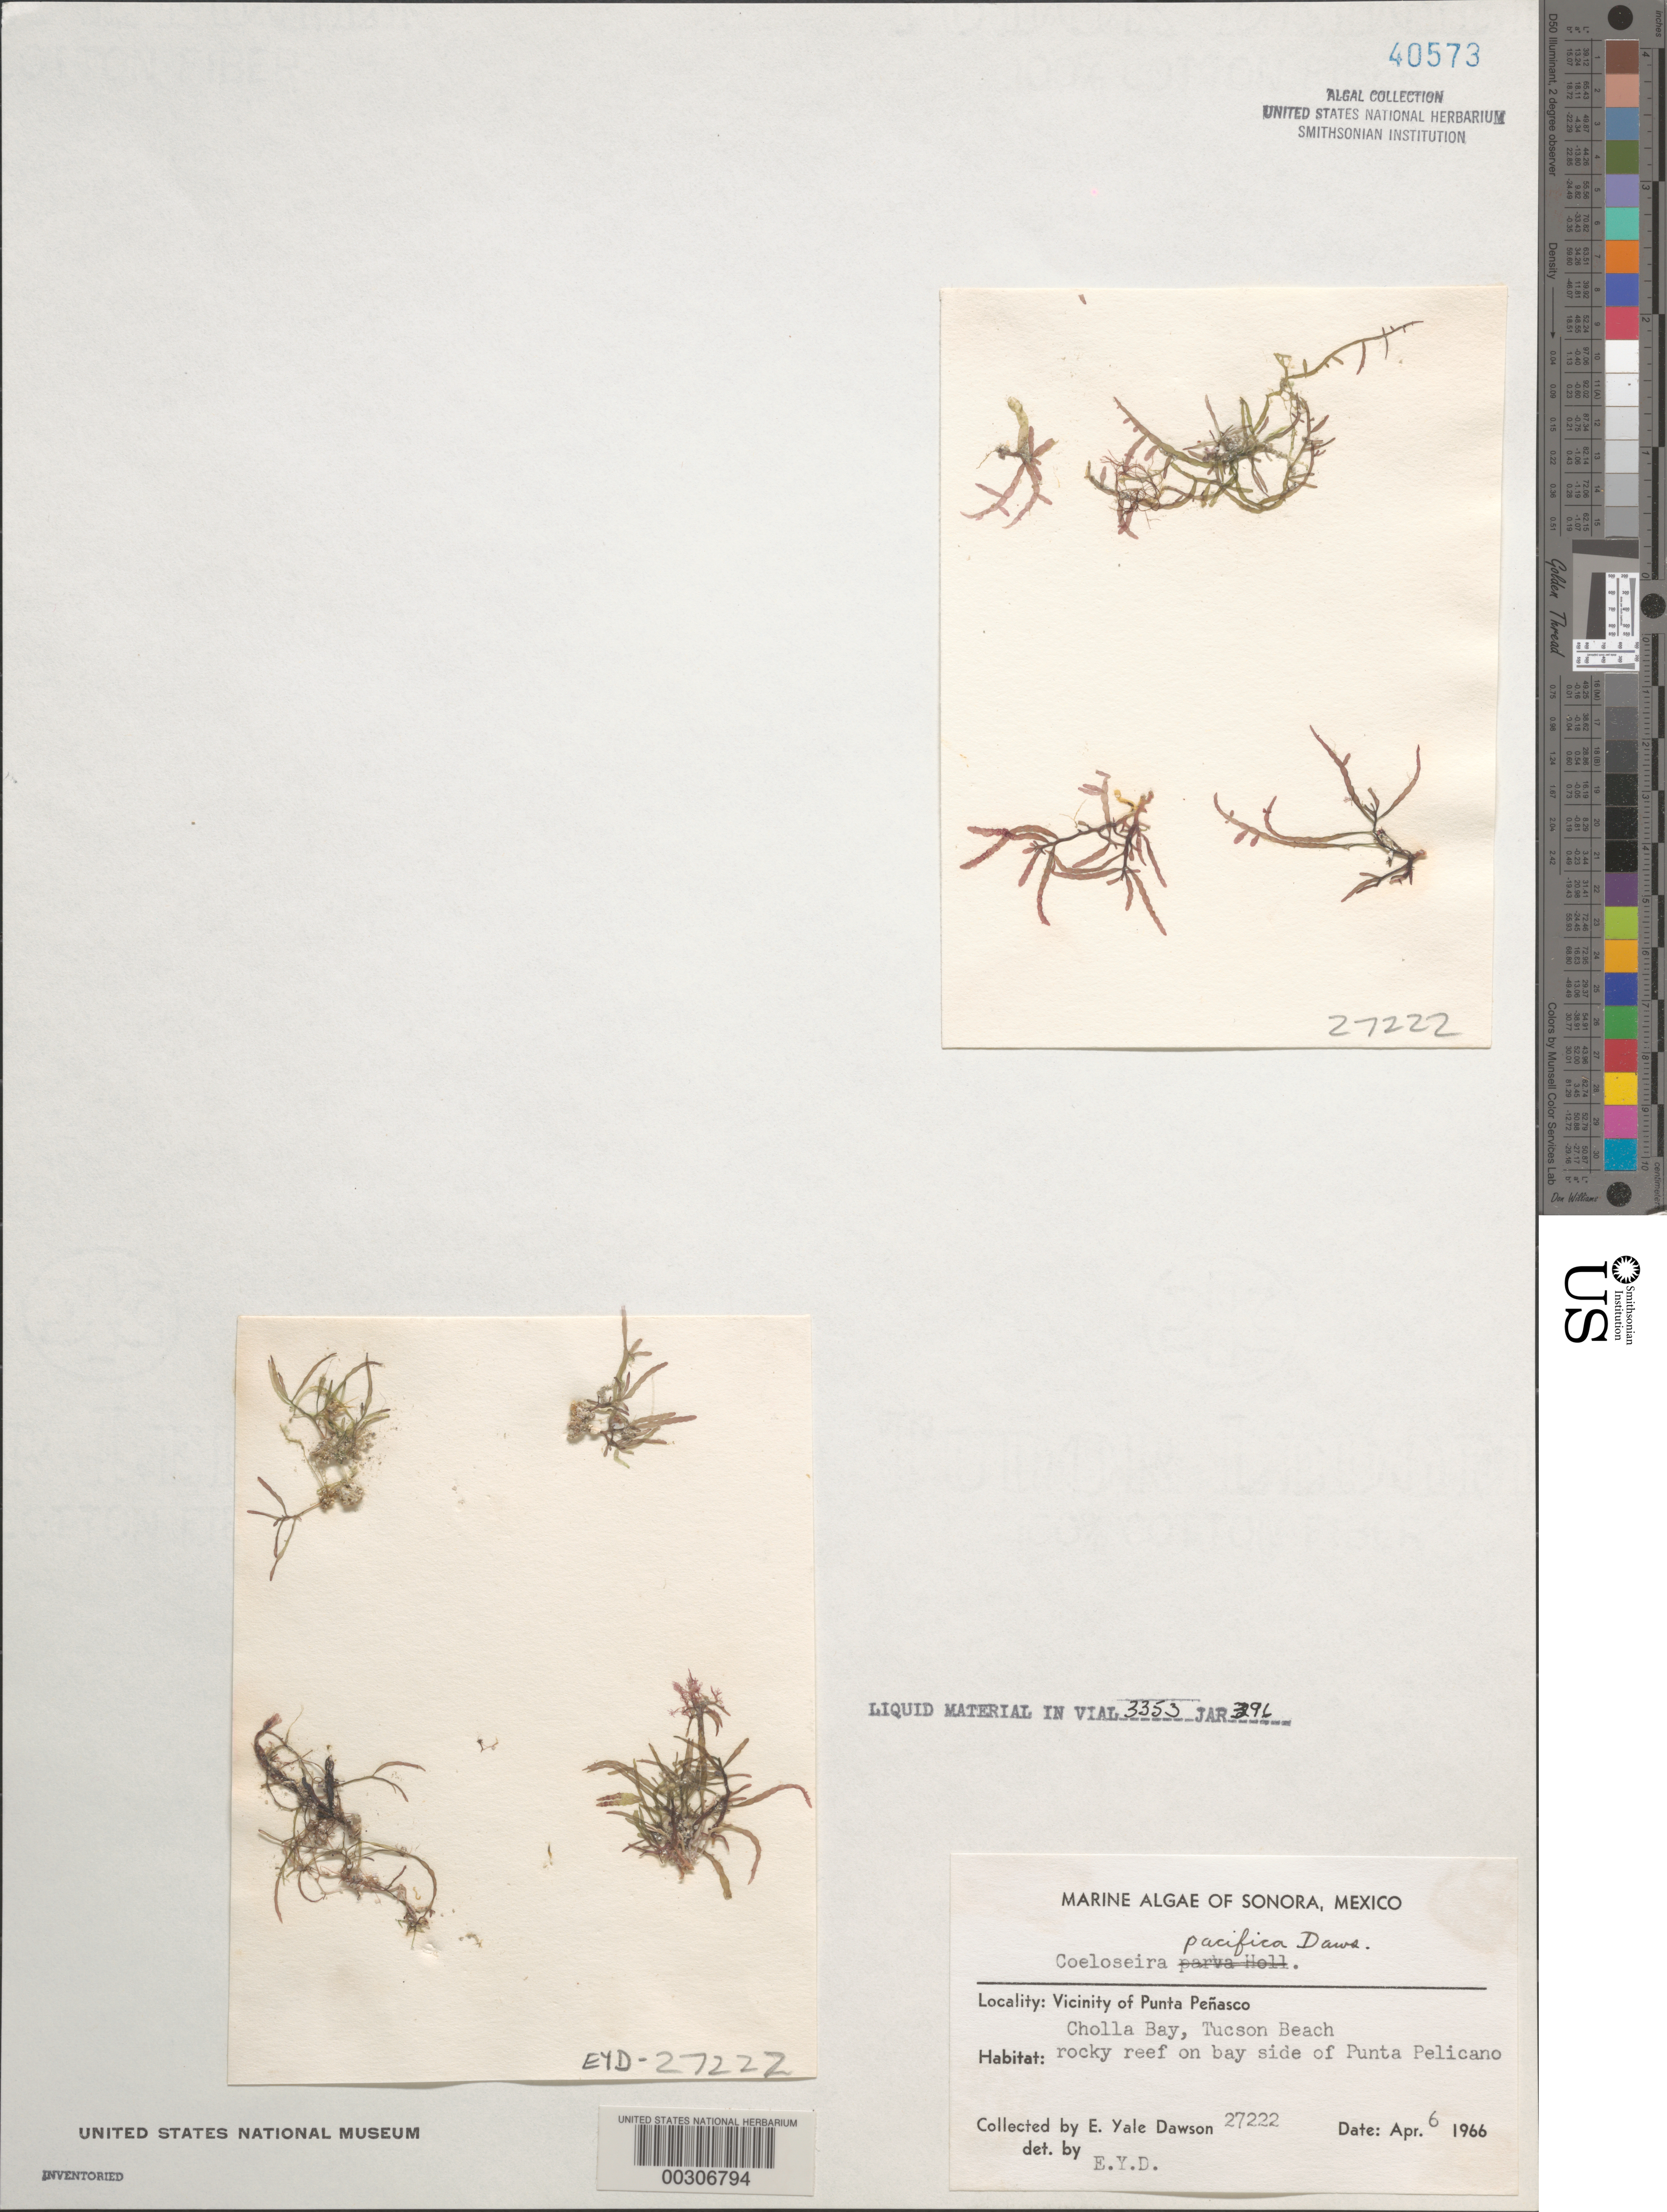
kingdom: Plantae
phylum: Rhodophyta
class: Florideophyceae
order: Rhodymeniales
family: Champiaceae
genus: Gastroclonium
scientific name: Gastroclonium pacificum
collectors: E. Y. Dawson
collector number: EYD 27222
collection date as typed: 06 Apr 1966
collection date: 1966-04-06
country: Mexico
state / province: Sonora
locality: Cholla Bay, Tucson Beach, Punta Pelicano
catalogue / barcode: US 40573